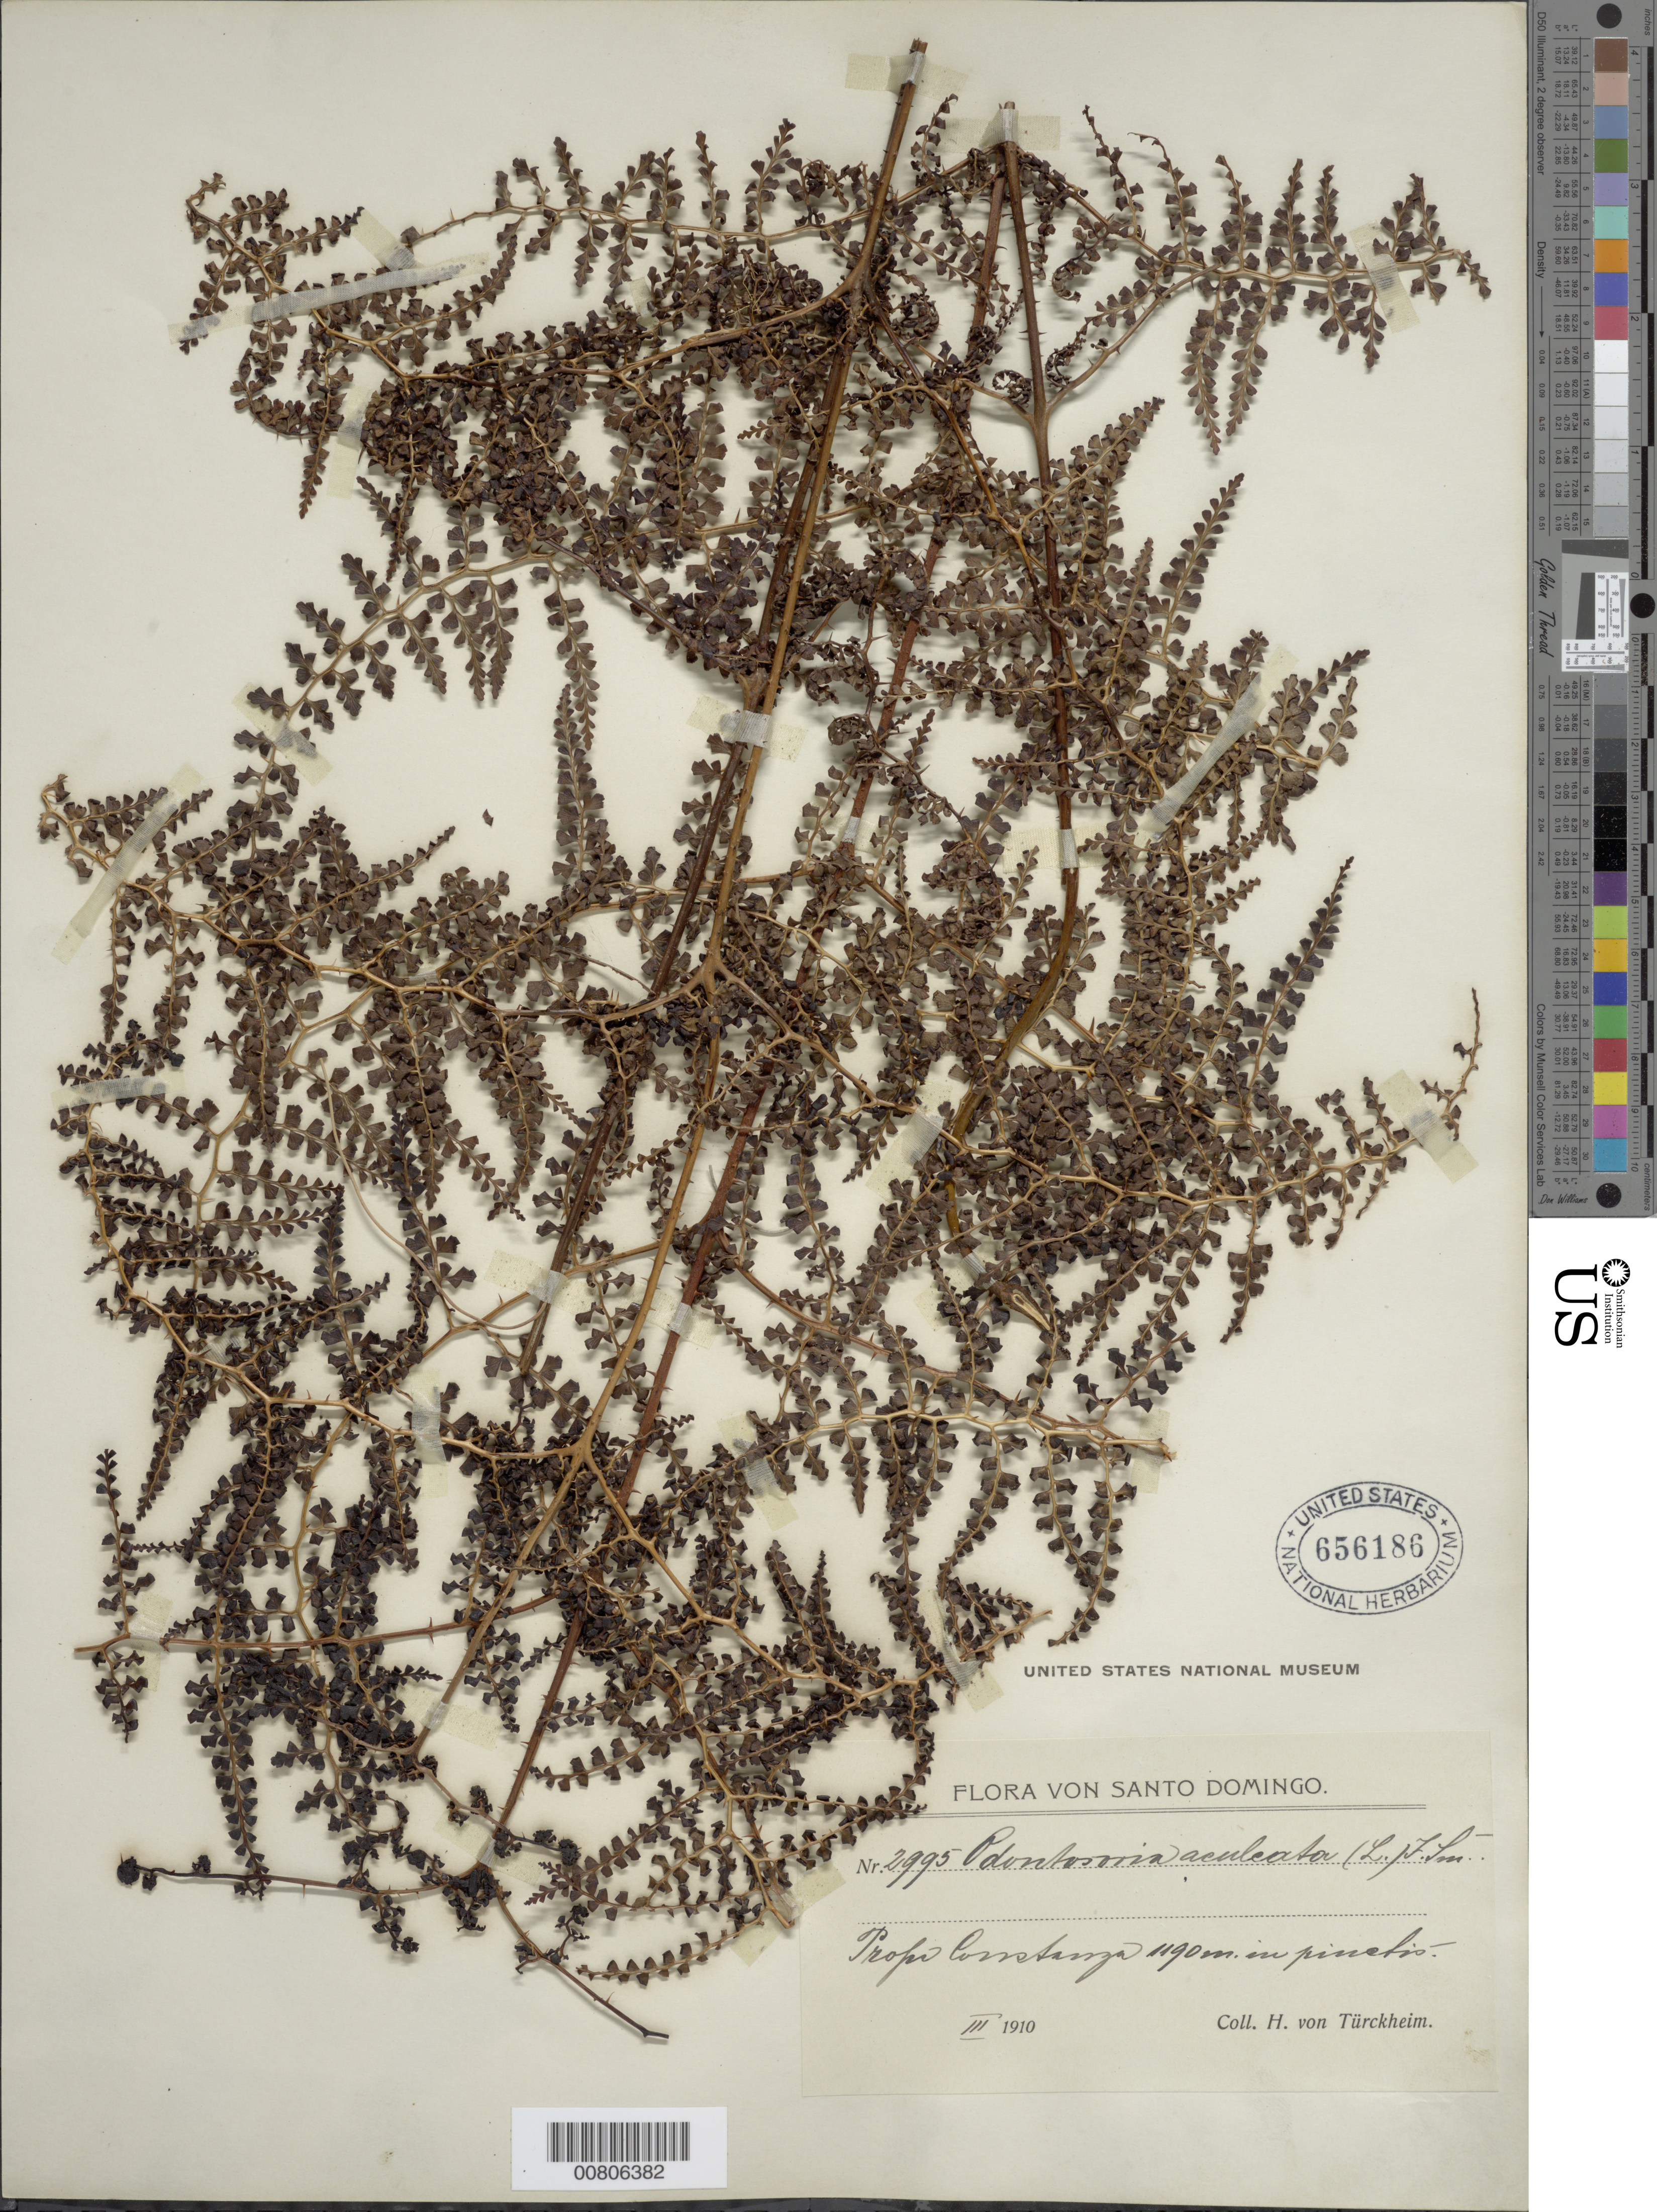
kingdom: Plantae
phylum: Tracheophyta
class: Polypodiopsida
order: Polypodiales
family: Lindsaeaceae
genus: Odontosoria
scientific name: Odontosoria aculeata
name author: (L.) J. Sm.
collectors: H. von Türckheim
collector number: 2995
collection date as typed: Mar 1910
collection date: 1910-03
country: Dominican Republic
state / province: La Vega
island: Hispaniola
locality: Constanza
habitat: In pinetis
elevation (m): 1190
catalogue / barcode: US 656186